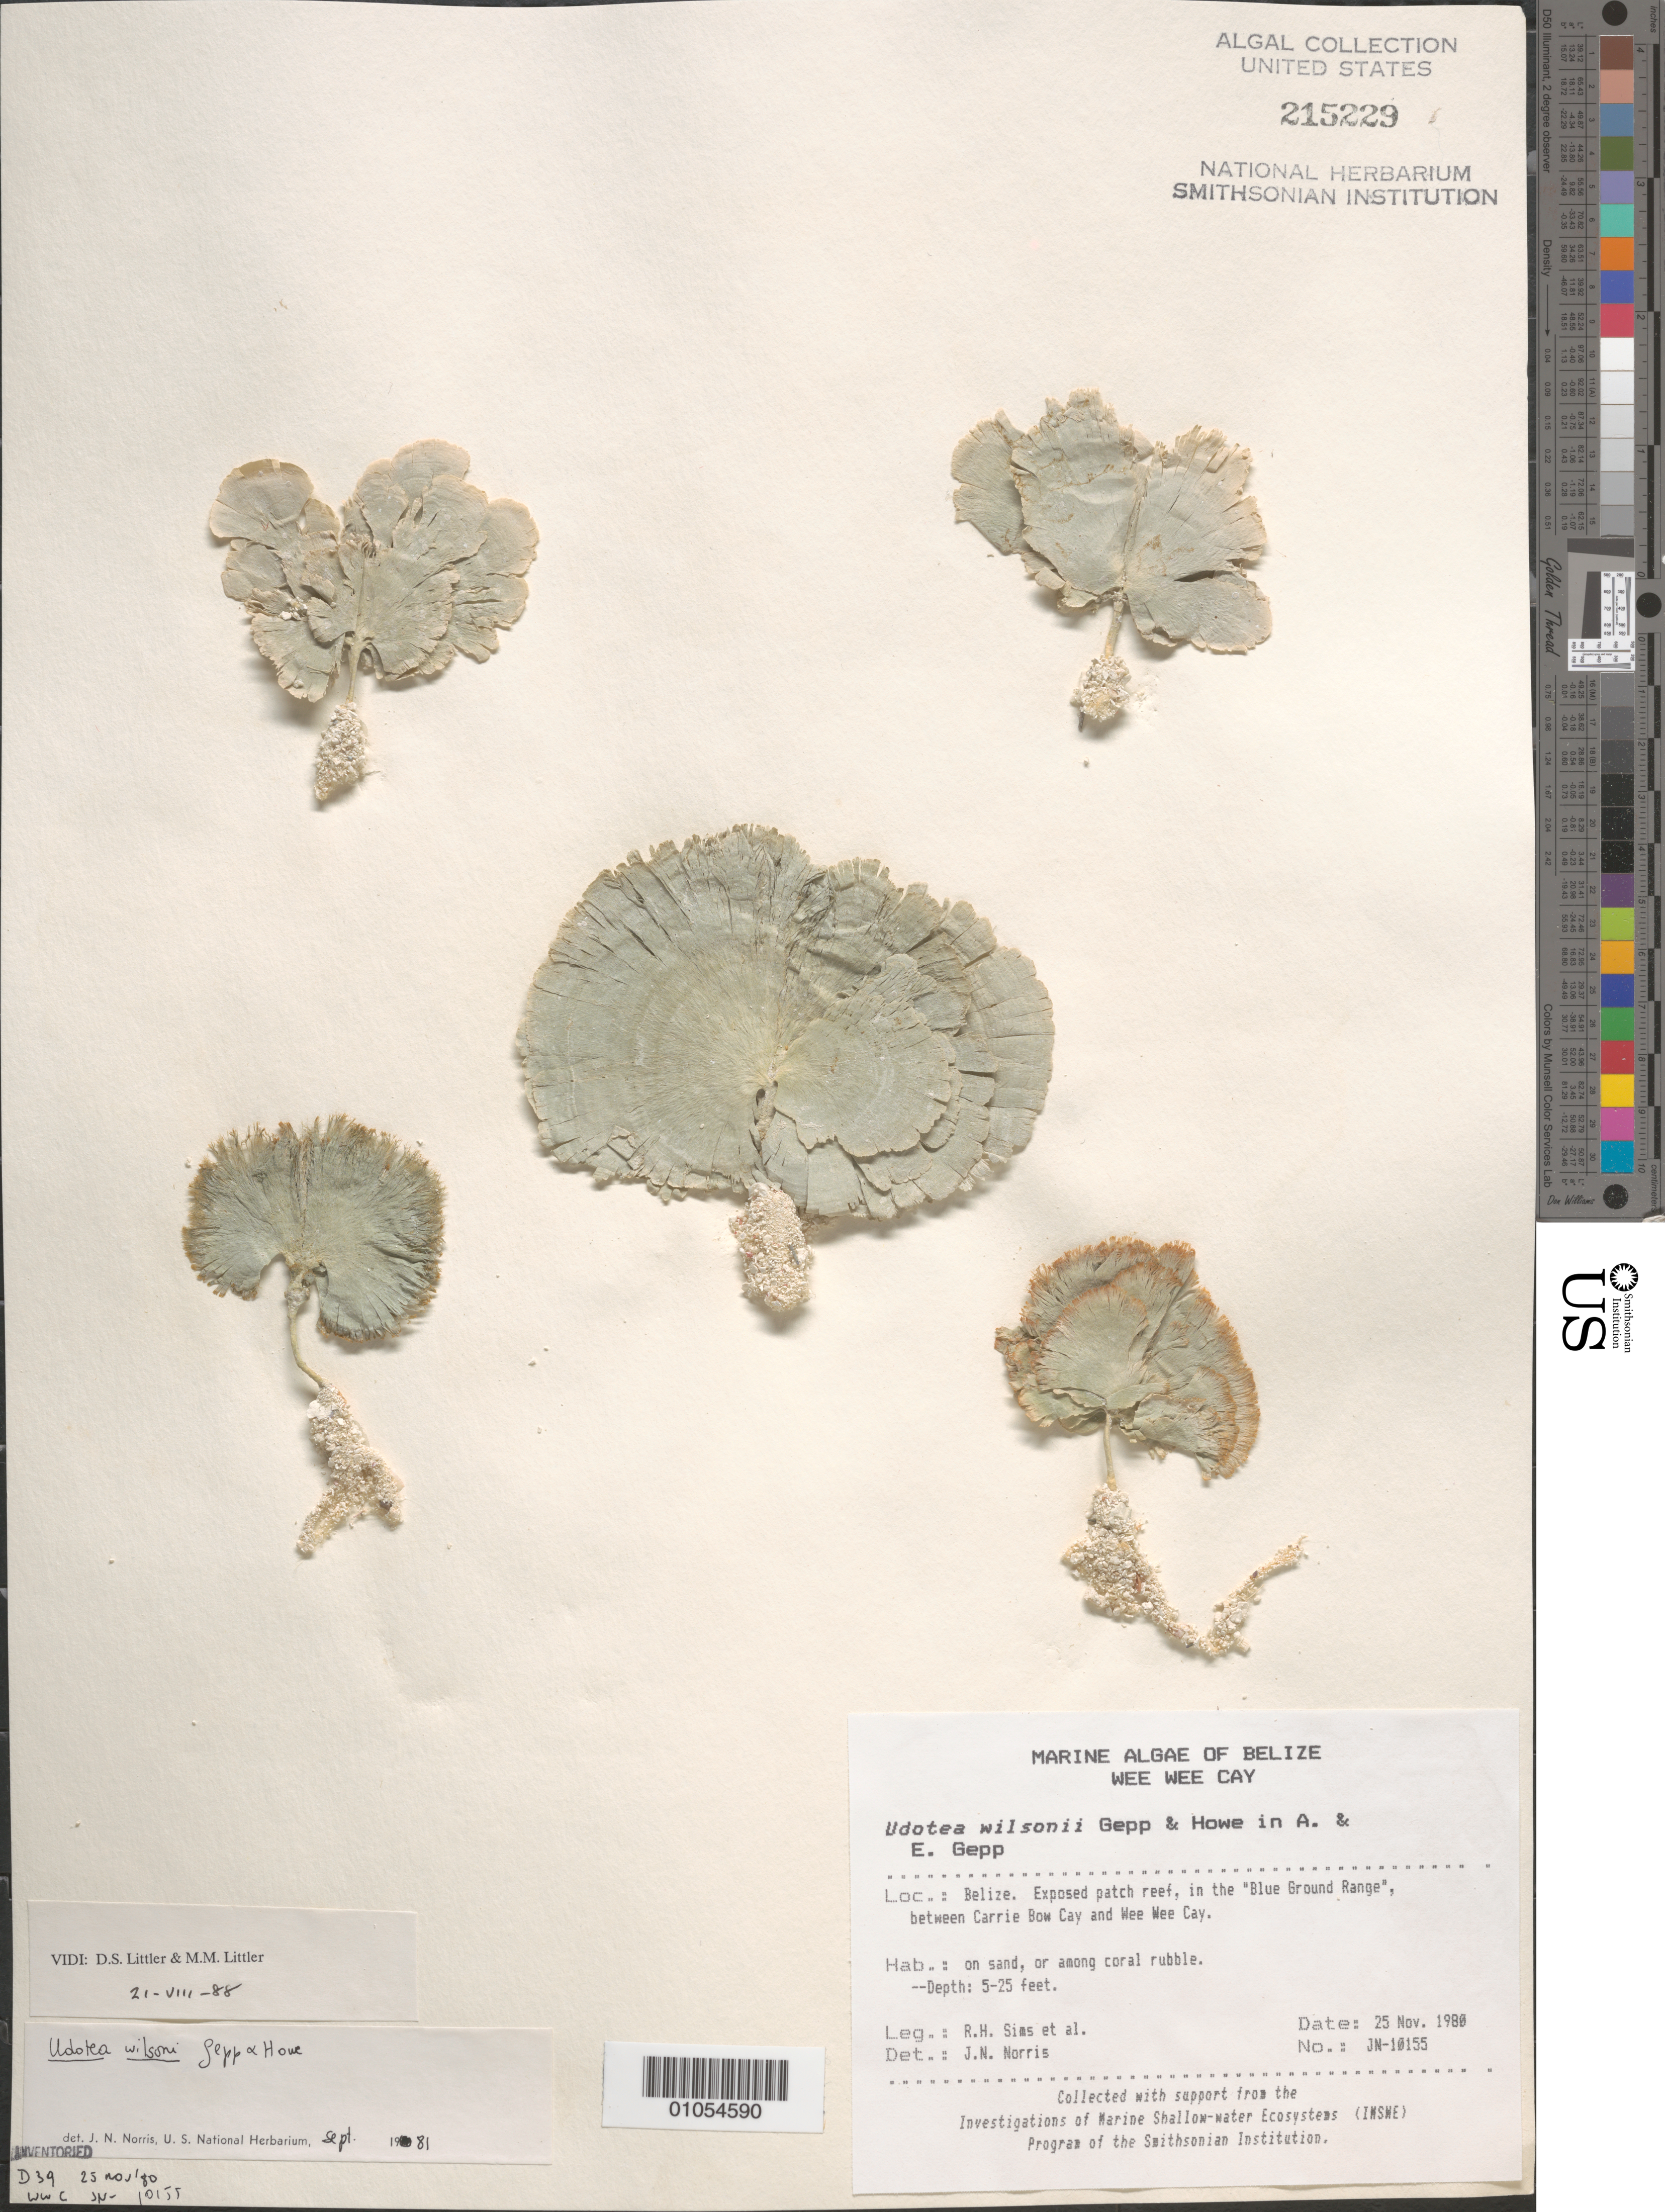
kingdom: Plantae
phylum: Chlorophyta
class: Ulvophyceae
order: Bryopsidales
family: Udoteaceae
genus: Udotea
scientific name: Udotea wilsonii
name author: A. Gepp et al. in A. Gepp & E. Gepp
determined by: Norris, James N.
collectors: R. H. Sims & et al.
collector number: JN-10155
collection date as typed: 25 Nov 1980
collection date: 1980-11-25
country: Belize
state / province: Stann Creek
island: Wee Wee Cay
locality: Blue Ground Range, between Carrie Bow Cay and Wee Wee Cay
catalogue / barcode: US 215229